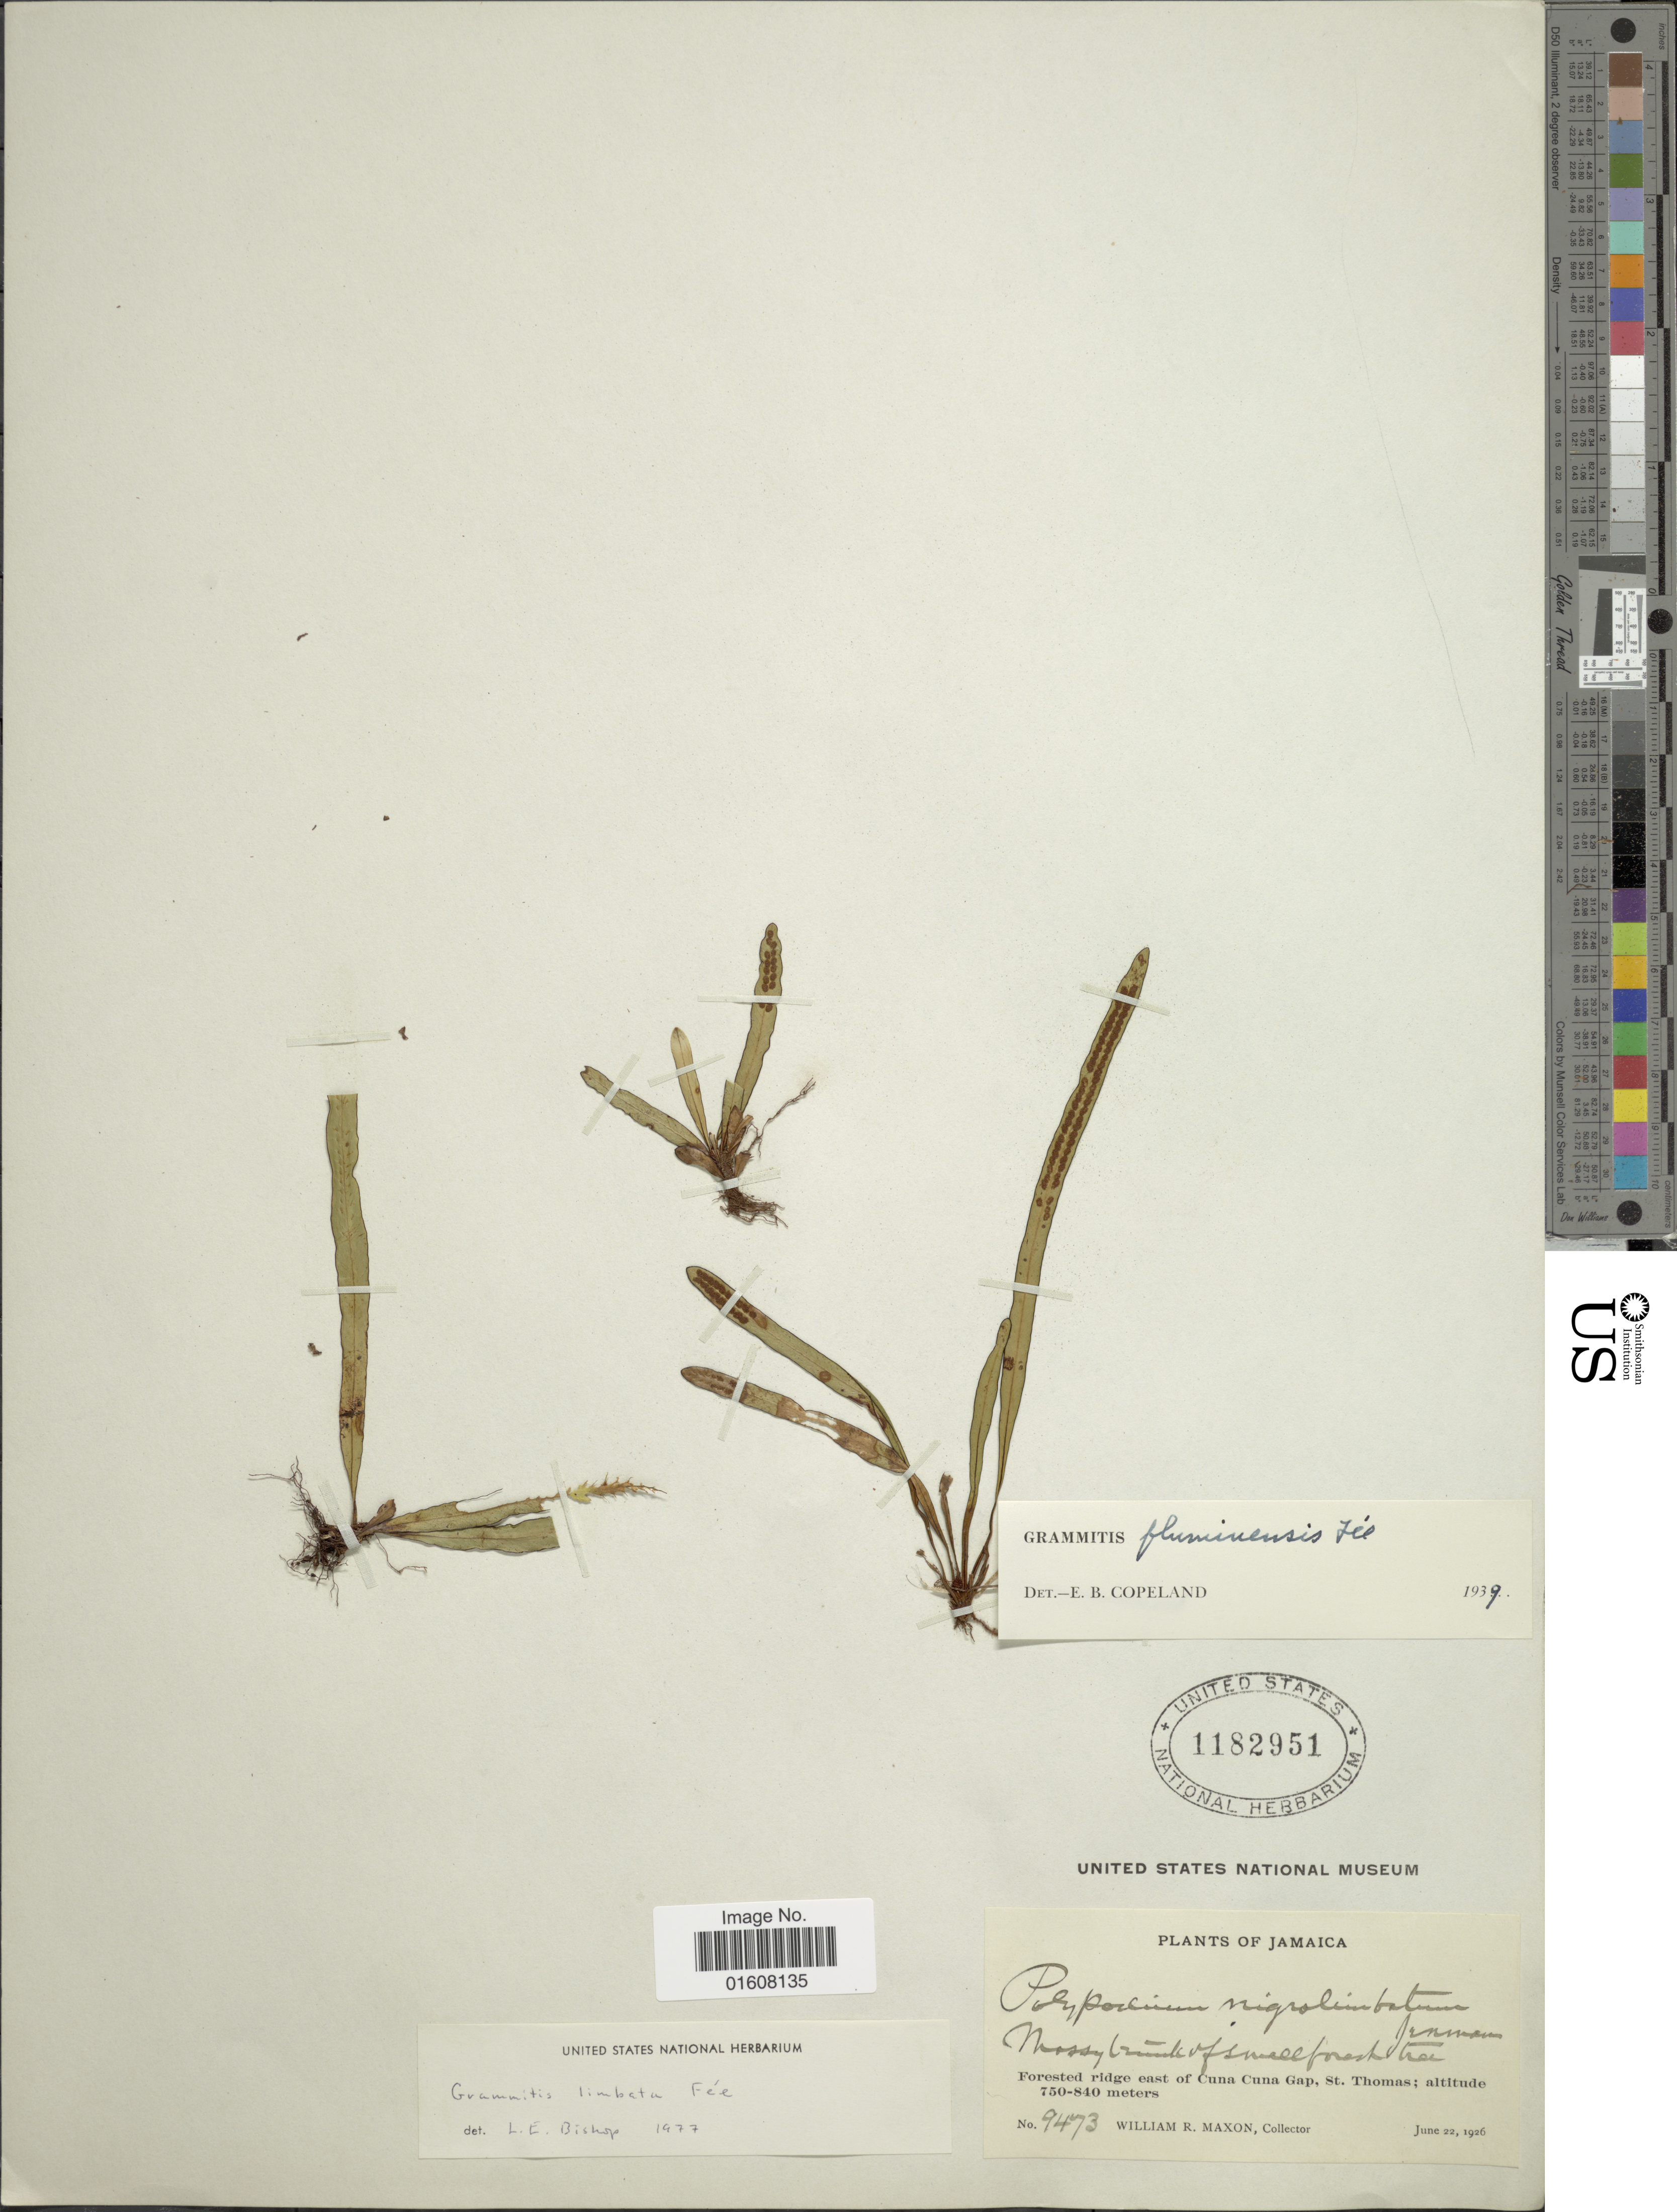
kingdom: Plantae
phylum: Tracheophyta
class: Polypodiopsida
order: Polypodiales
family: Polypodiaceae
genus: Grammitis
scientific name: Grammitis limbata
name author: Fée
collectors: W. R. Maxon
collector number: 9473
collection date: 1926-06-22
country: Jamaica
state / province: Saint Thomas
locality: Forested ridge east of Cuna Cuna Gap, St. Thomas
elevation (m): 750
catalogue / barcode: US 1182951